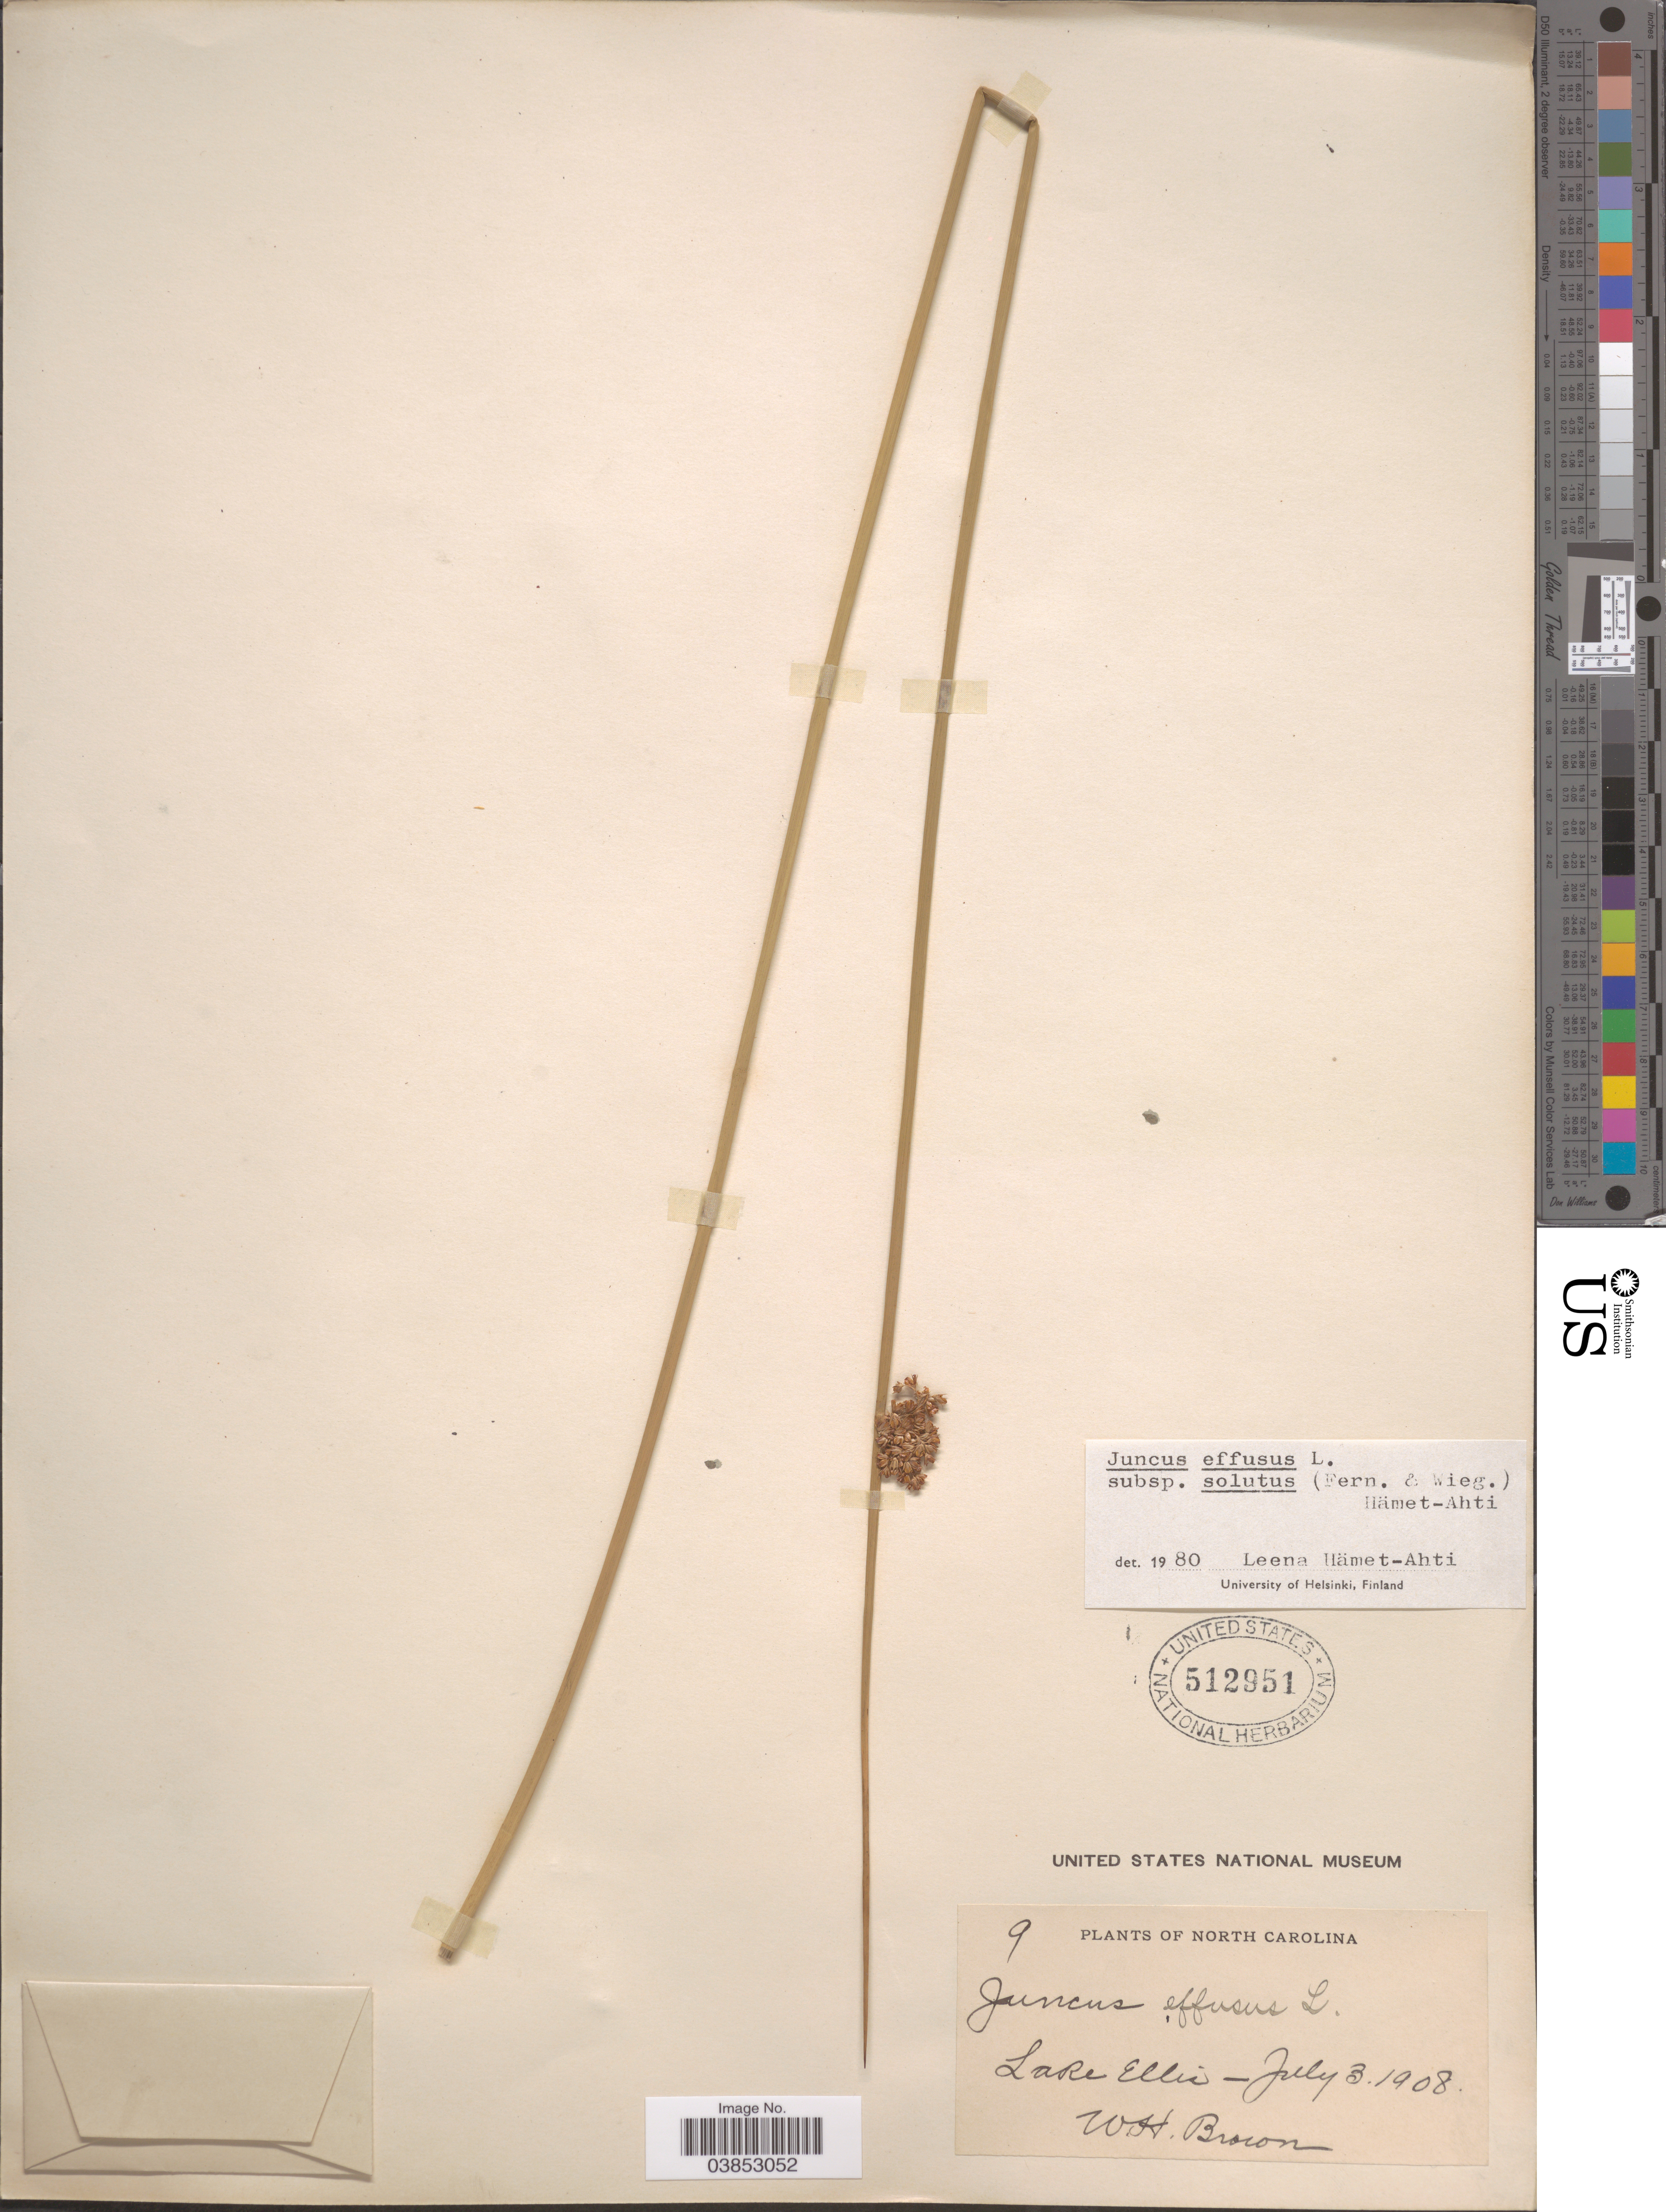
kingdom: Plantae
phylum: Tracheophyta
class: Liliopsida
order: Poales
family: Juncaceae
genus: Juncus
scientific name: Juncus effusus var. solutus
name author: Fernald & Wiegand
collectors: W. H. Brown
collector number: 9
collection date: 1908-07-03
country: United States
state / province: North Carolina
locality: Lake Ellis.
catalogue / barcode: US 512951